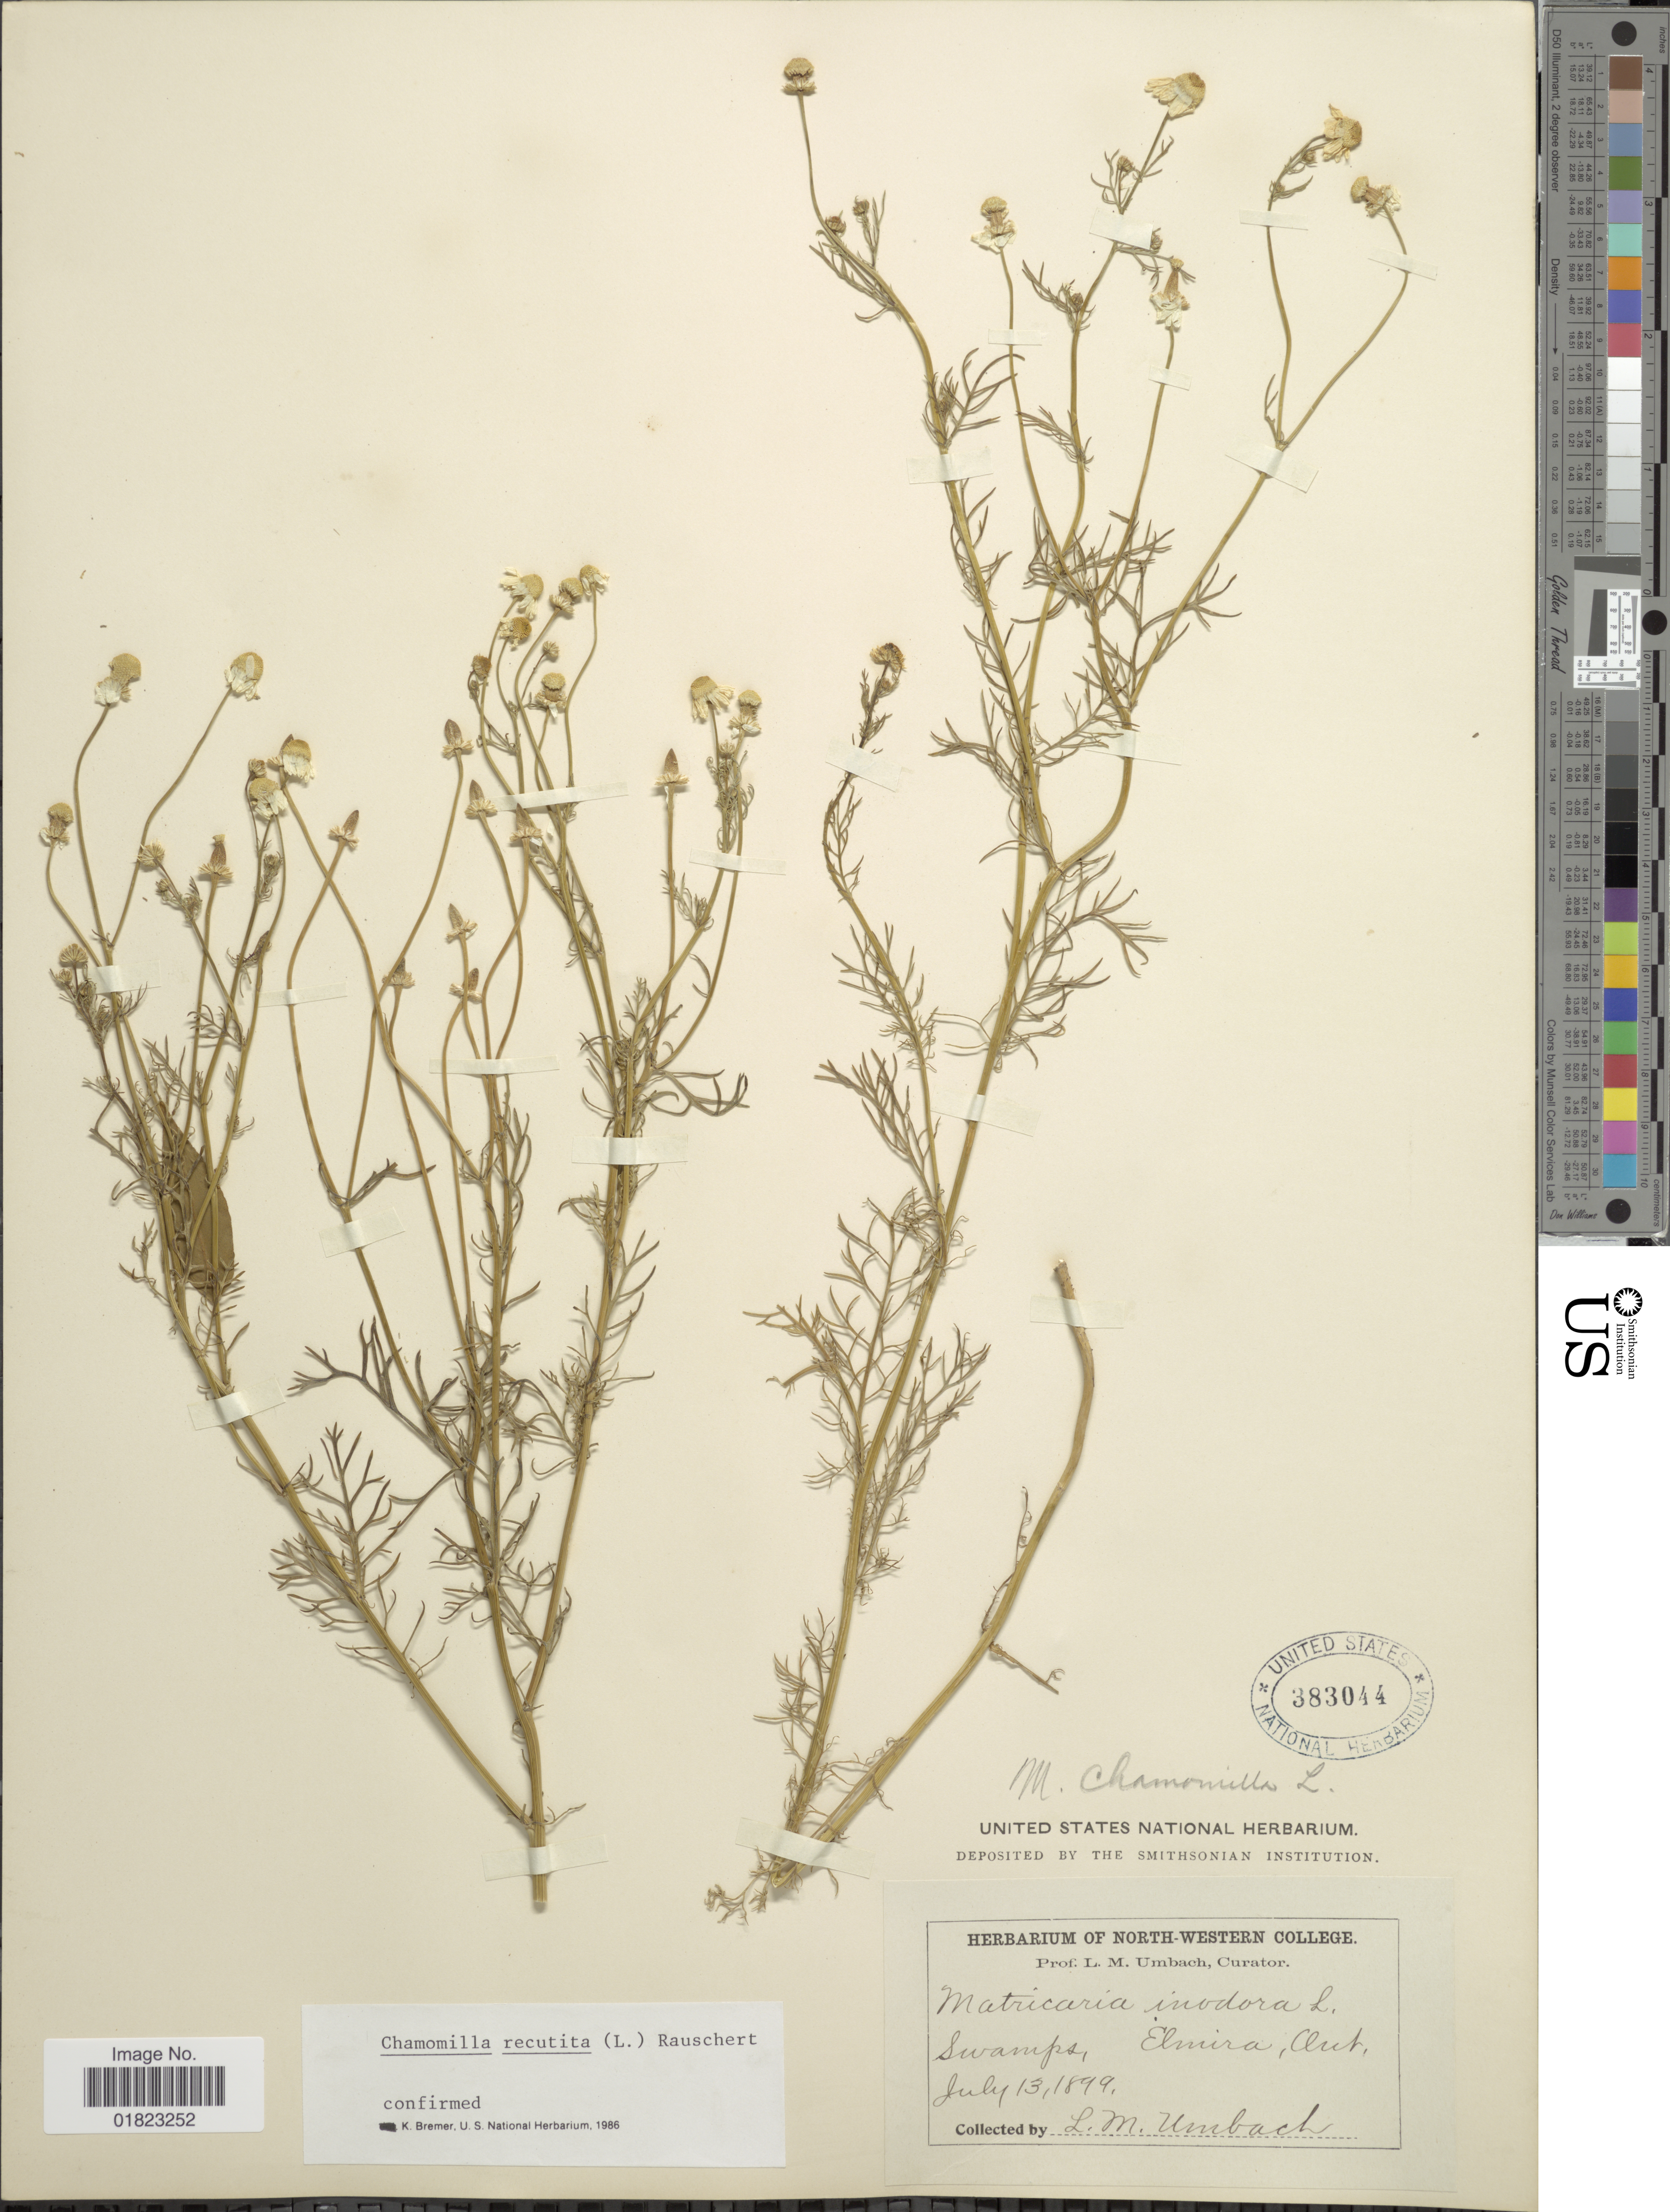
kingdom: Plantae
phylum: Tracheophyta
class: Magnoliopsida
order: Asterales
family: Asteraceae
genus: Matricaria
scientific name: Matricaria recutita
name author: L.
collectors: L. M. Umbach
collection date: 1899-07-13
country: Canada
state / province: Ontario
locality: Swamps. Elmira, Ont.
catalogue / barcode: US 383044